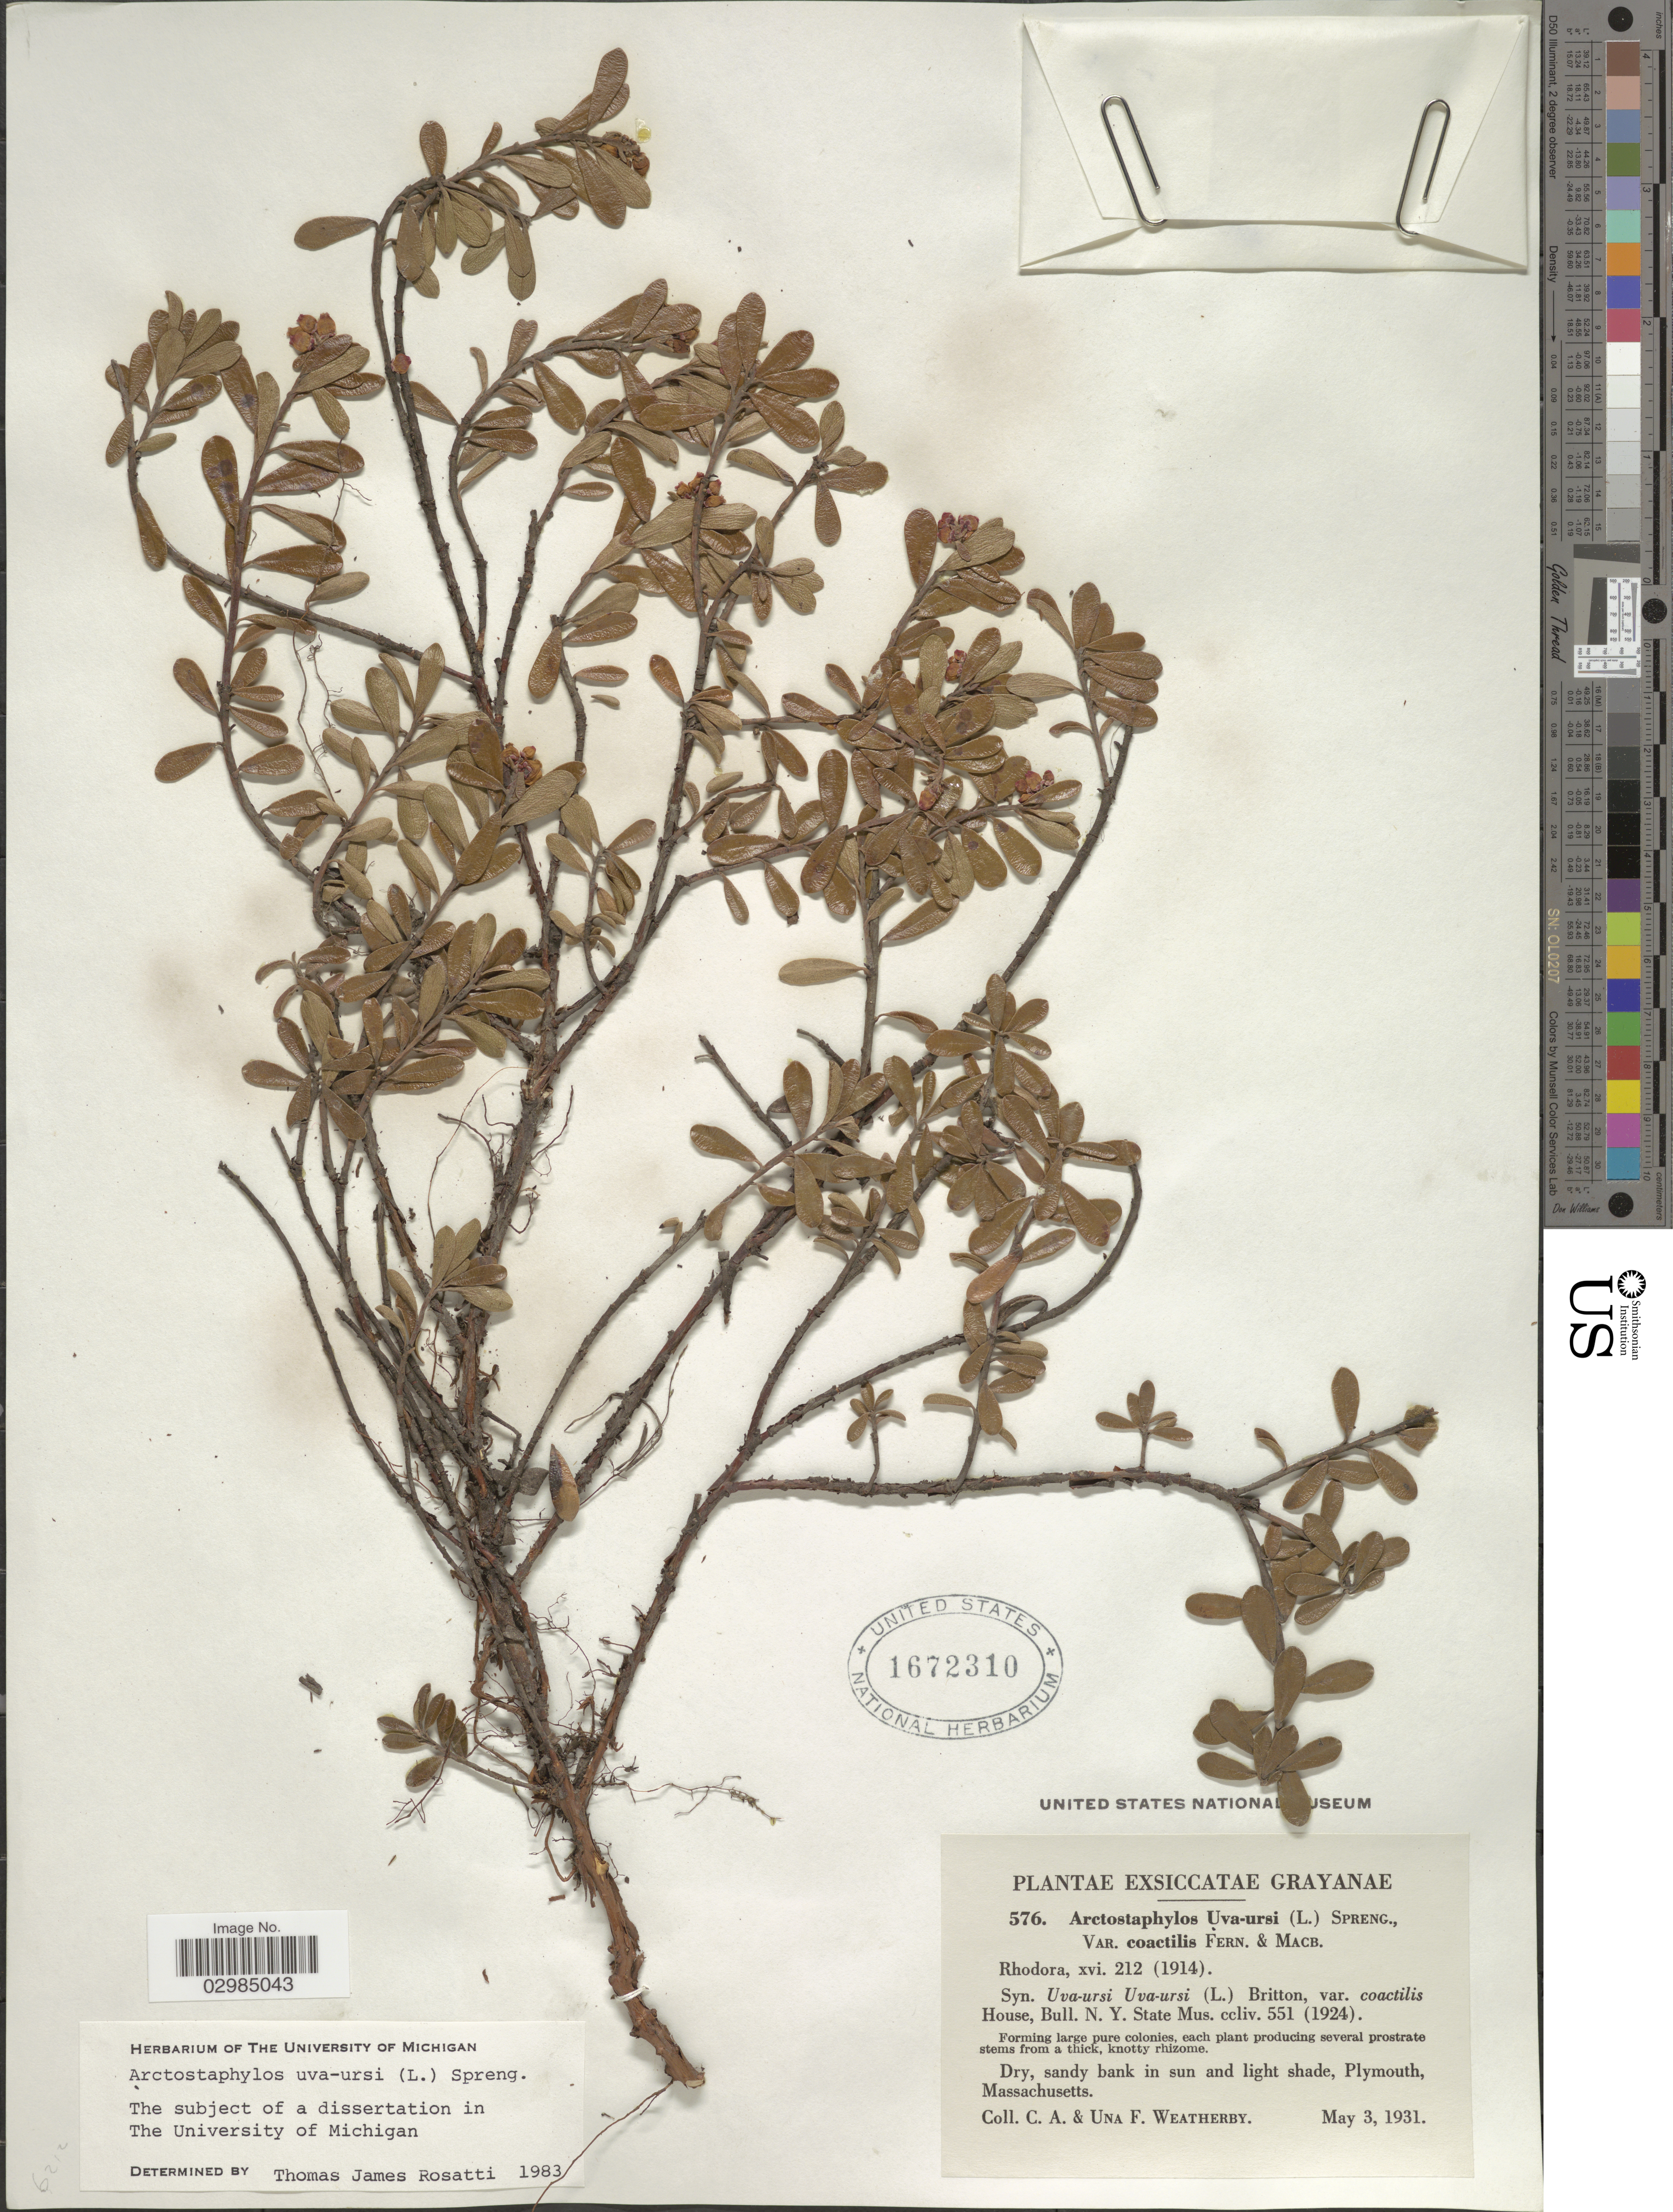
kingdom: Plantae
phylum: Tracheophyta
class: Magnoliopsida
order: Ericales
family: Ericaceae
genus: Arctostaphylos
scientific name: Arctostaphylos uva-ursi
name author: (L.) Spreng.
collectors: C. A. Weatherby & U. Weatherby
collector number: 576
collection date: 1931-05-03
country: United States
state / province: Massachusetts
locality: Plymouth.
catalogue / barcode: US 1672310